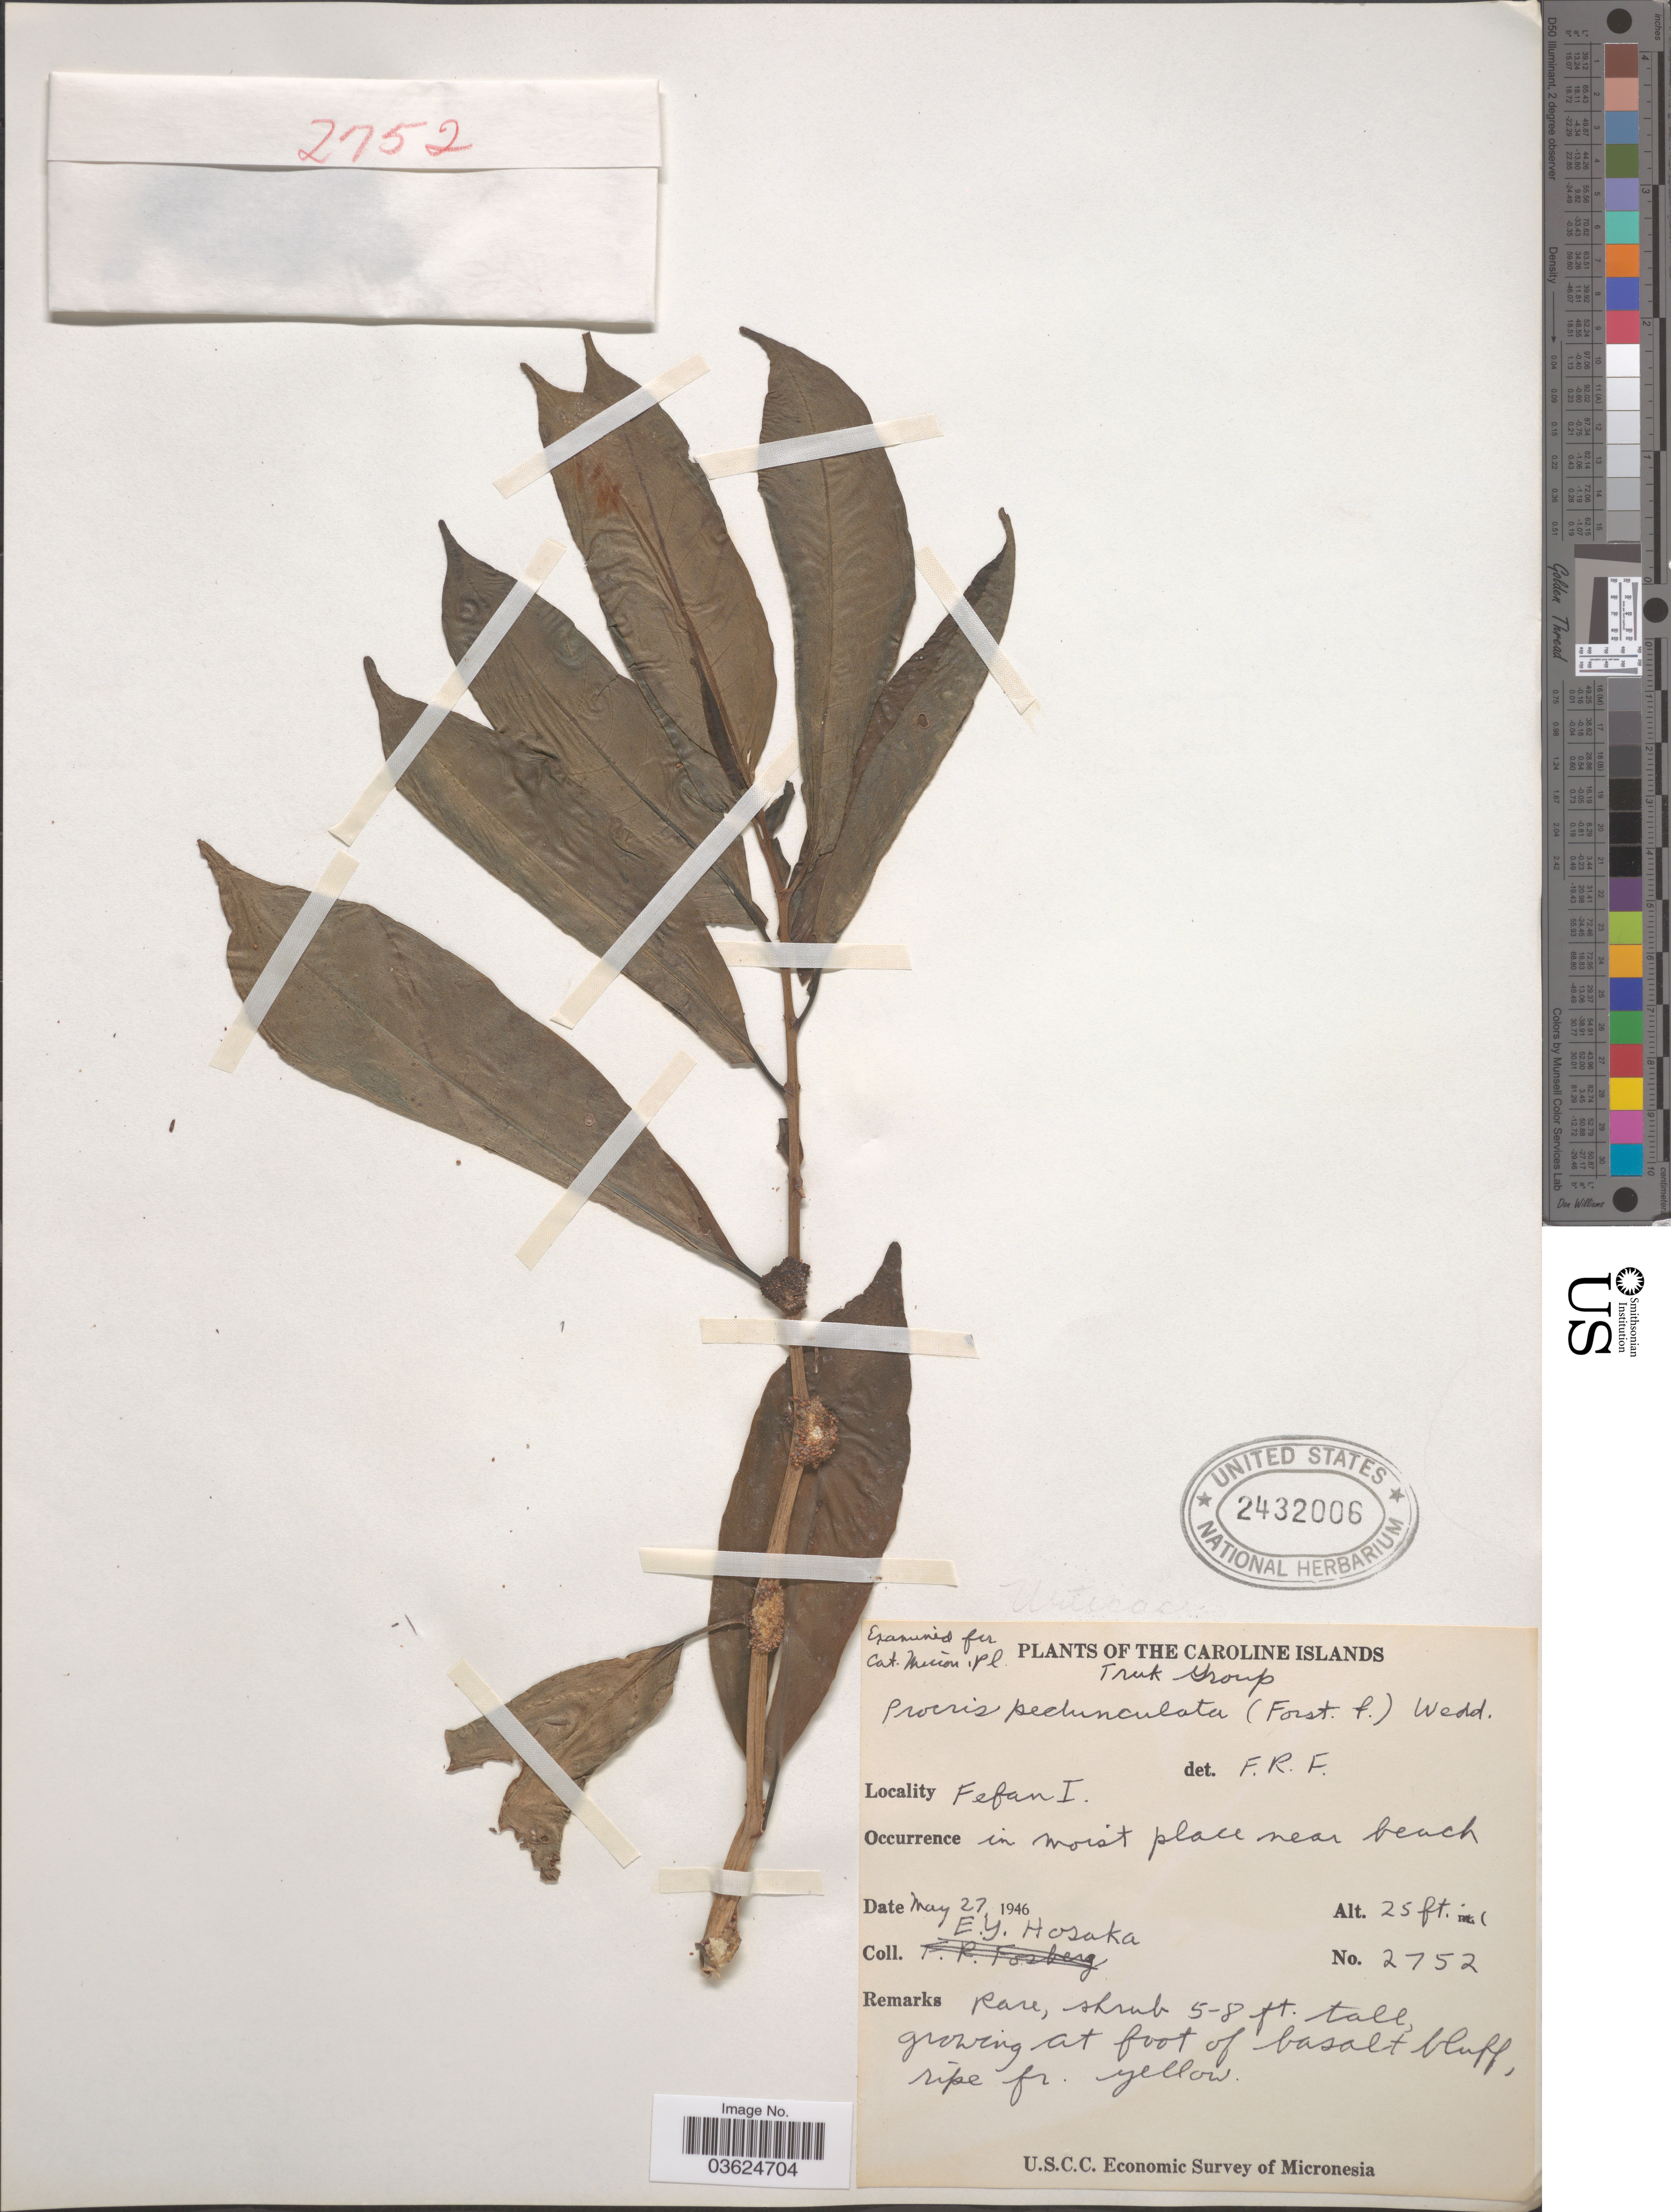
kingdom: Plantae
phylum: Tracheophyta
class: Magnoliopsida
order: Rosales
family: Urticaceae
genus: Procris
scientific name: Procris pedunculata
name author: (J.R. Forst. & G. Forst.) Wedd.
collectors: E. Y. Hosaka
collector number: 2752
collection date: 1946-05-27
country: Micronesia, Federated States of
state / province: Truk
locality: The Caroline Islands. Truk Group. Fefan I.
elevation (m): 8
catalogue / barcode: US 2432006